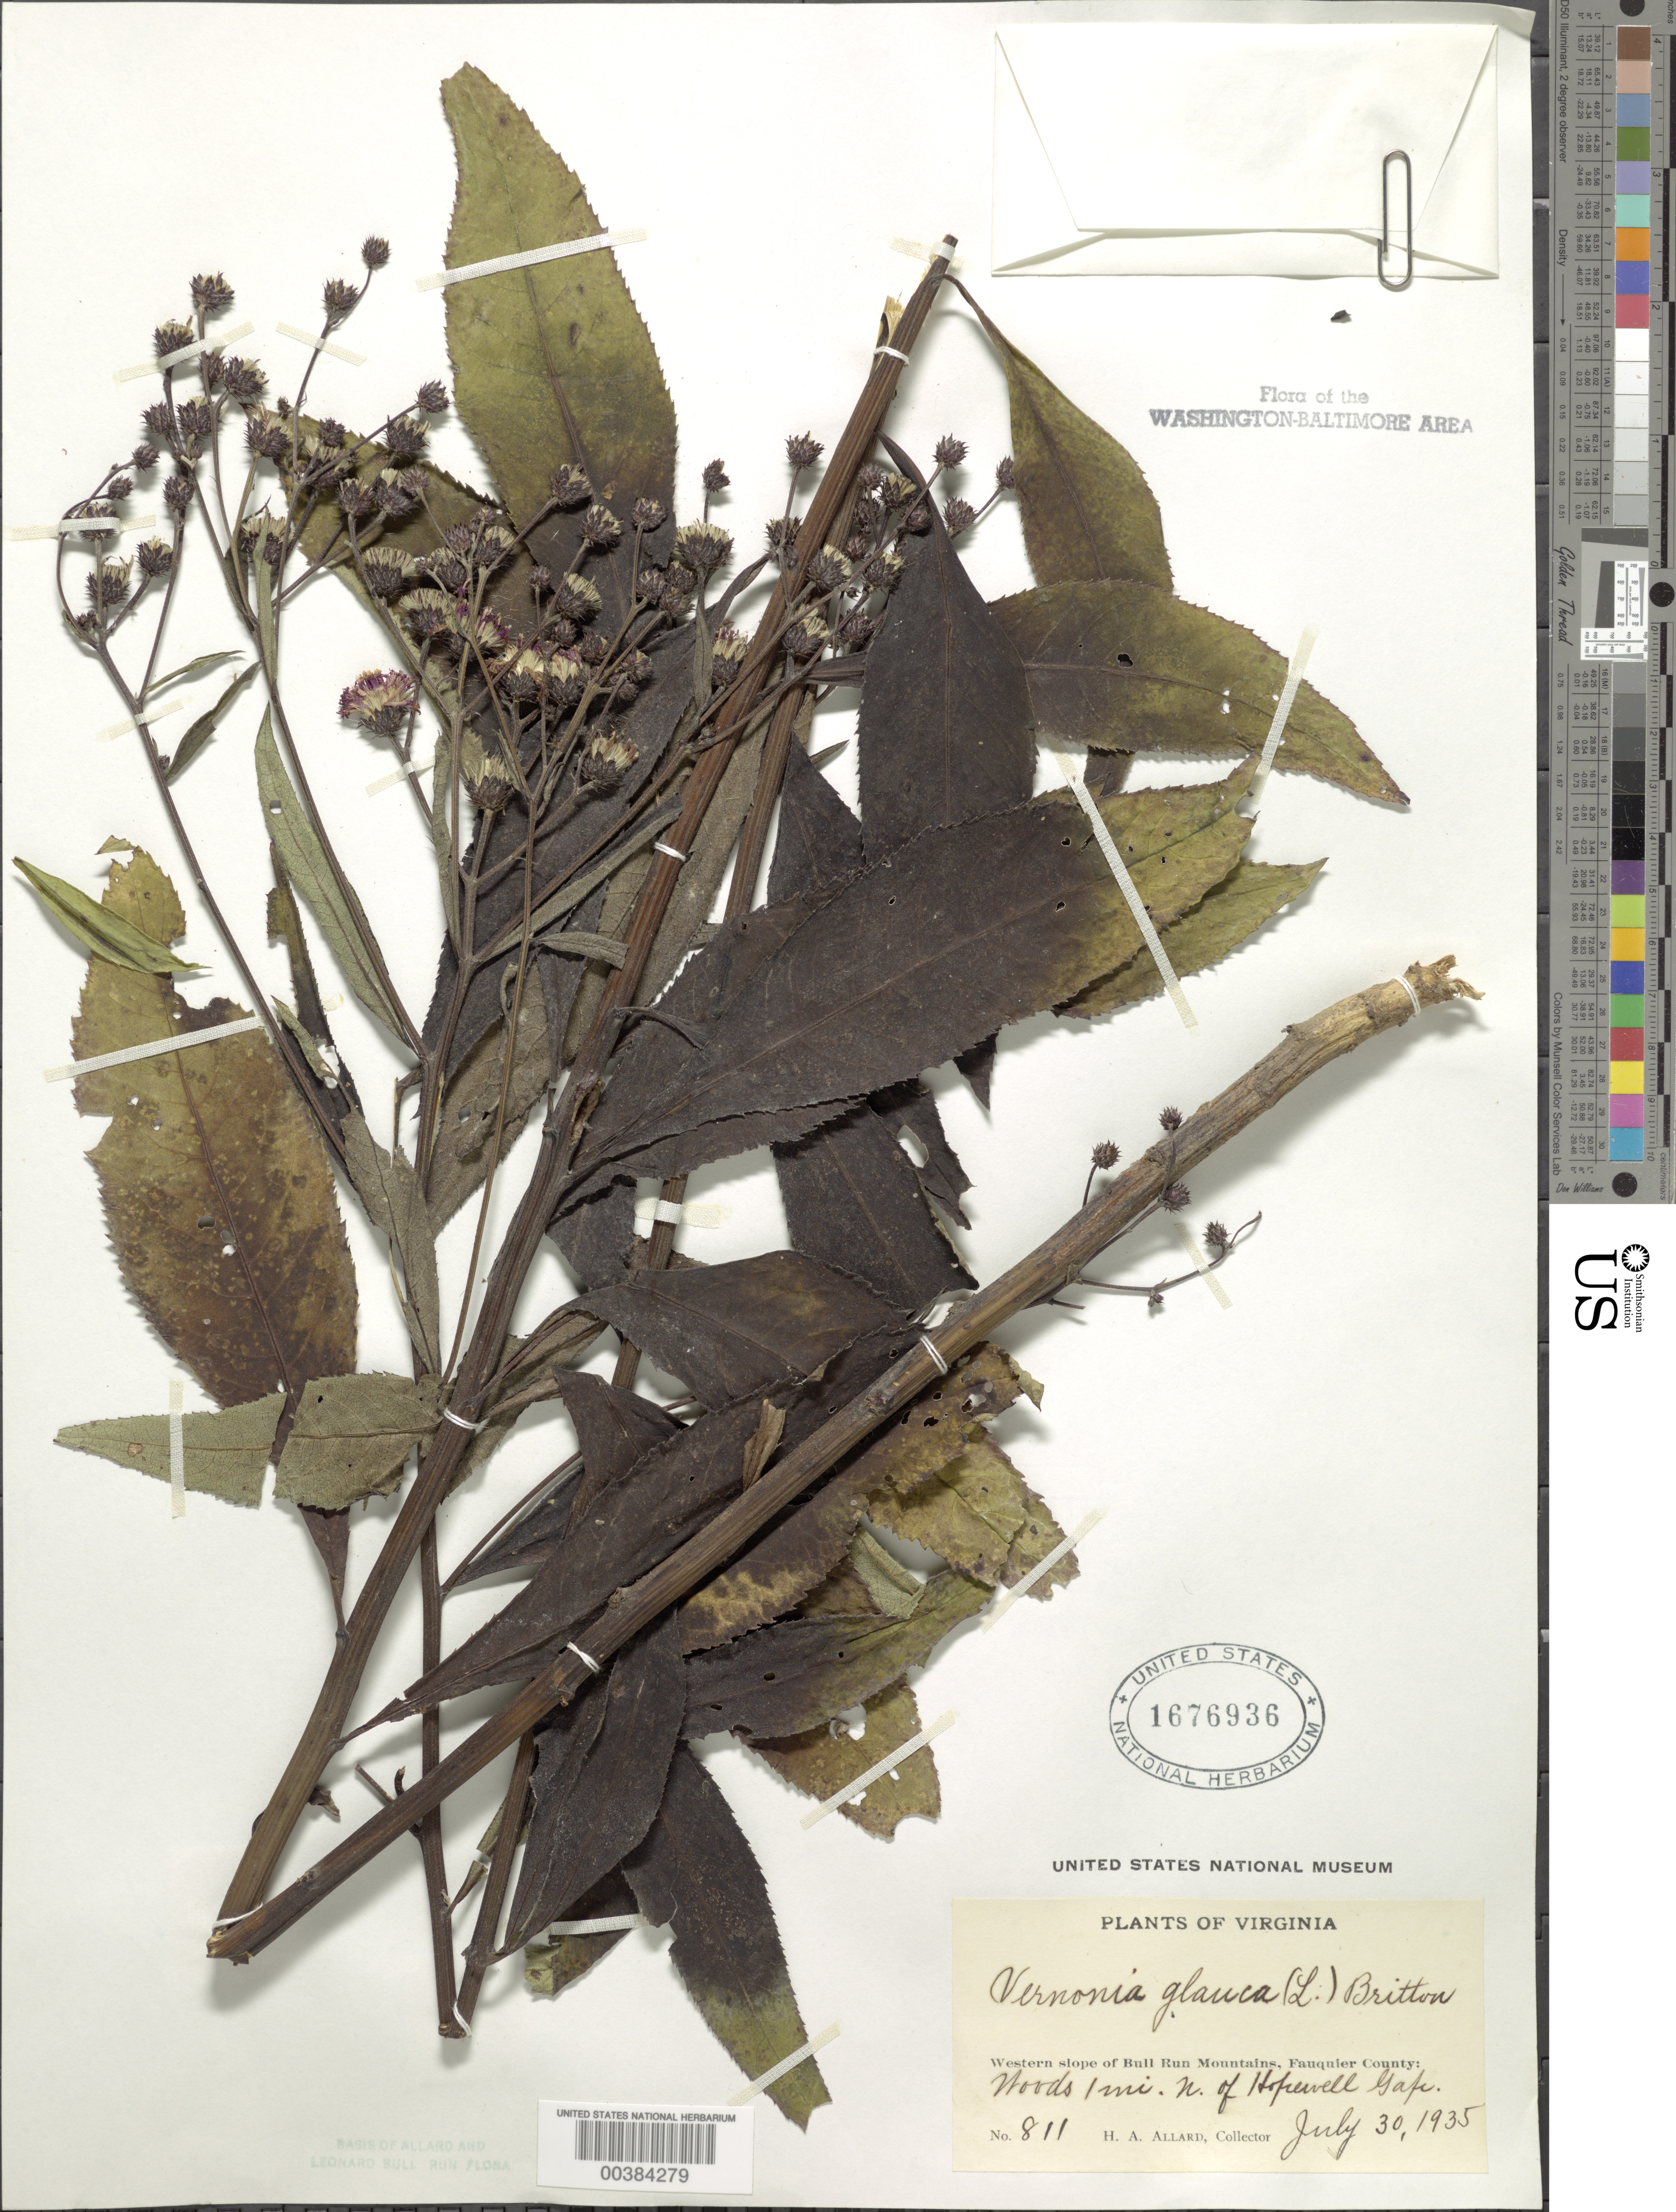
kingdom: Plantae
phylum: Tracheophyta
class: Magnoliopsida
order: Asterales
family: Asteraceae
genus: Vernonia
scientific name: Vernonia glauca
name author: (L.) Willd.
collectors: H. A. Allard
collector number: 811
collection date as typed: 30 Jul 1935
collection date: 1935-07-30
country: United States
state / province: Virginia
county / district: Fauquier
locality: N of Hopewell Gap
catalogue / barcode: US 1676936